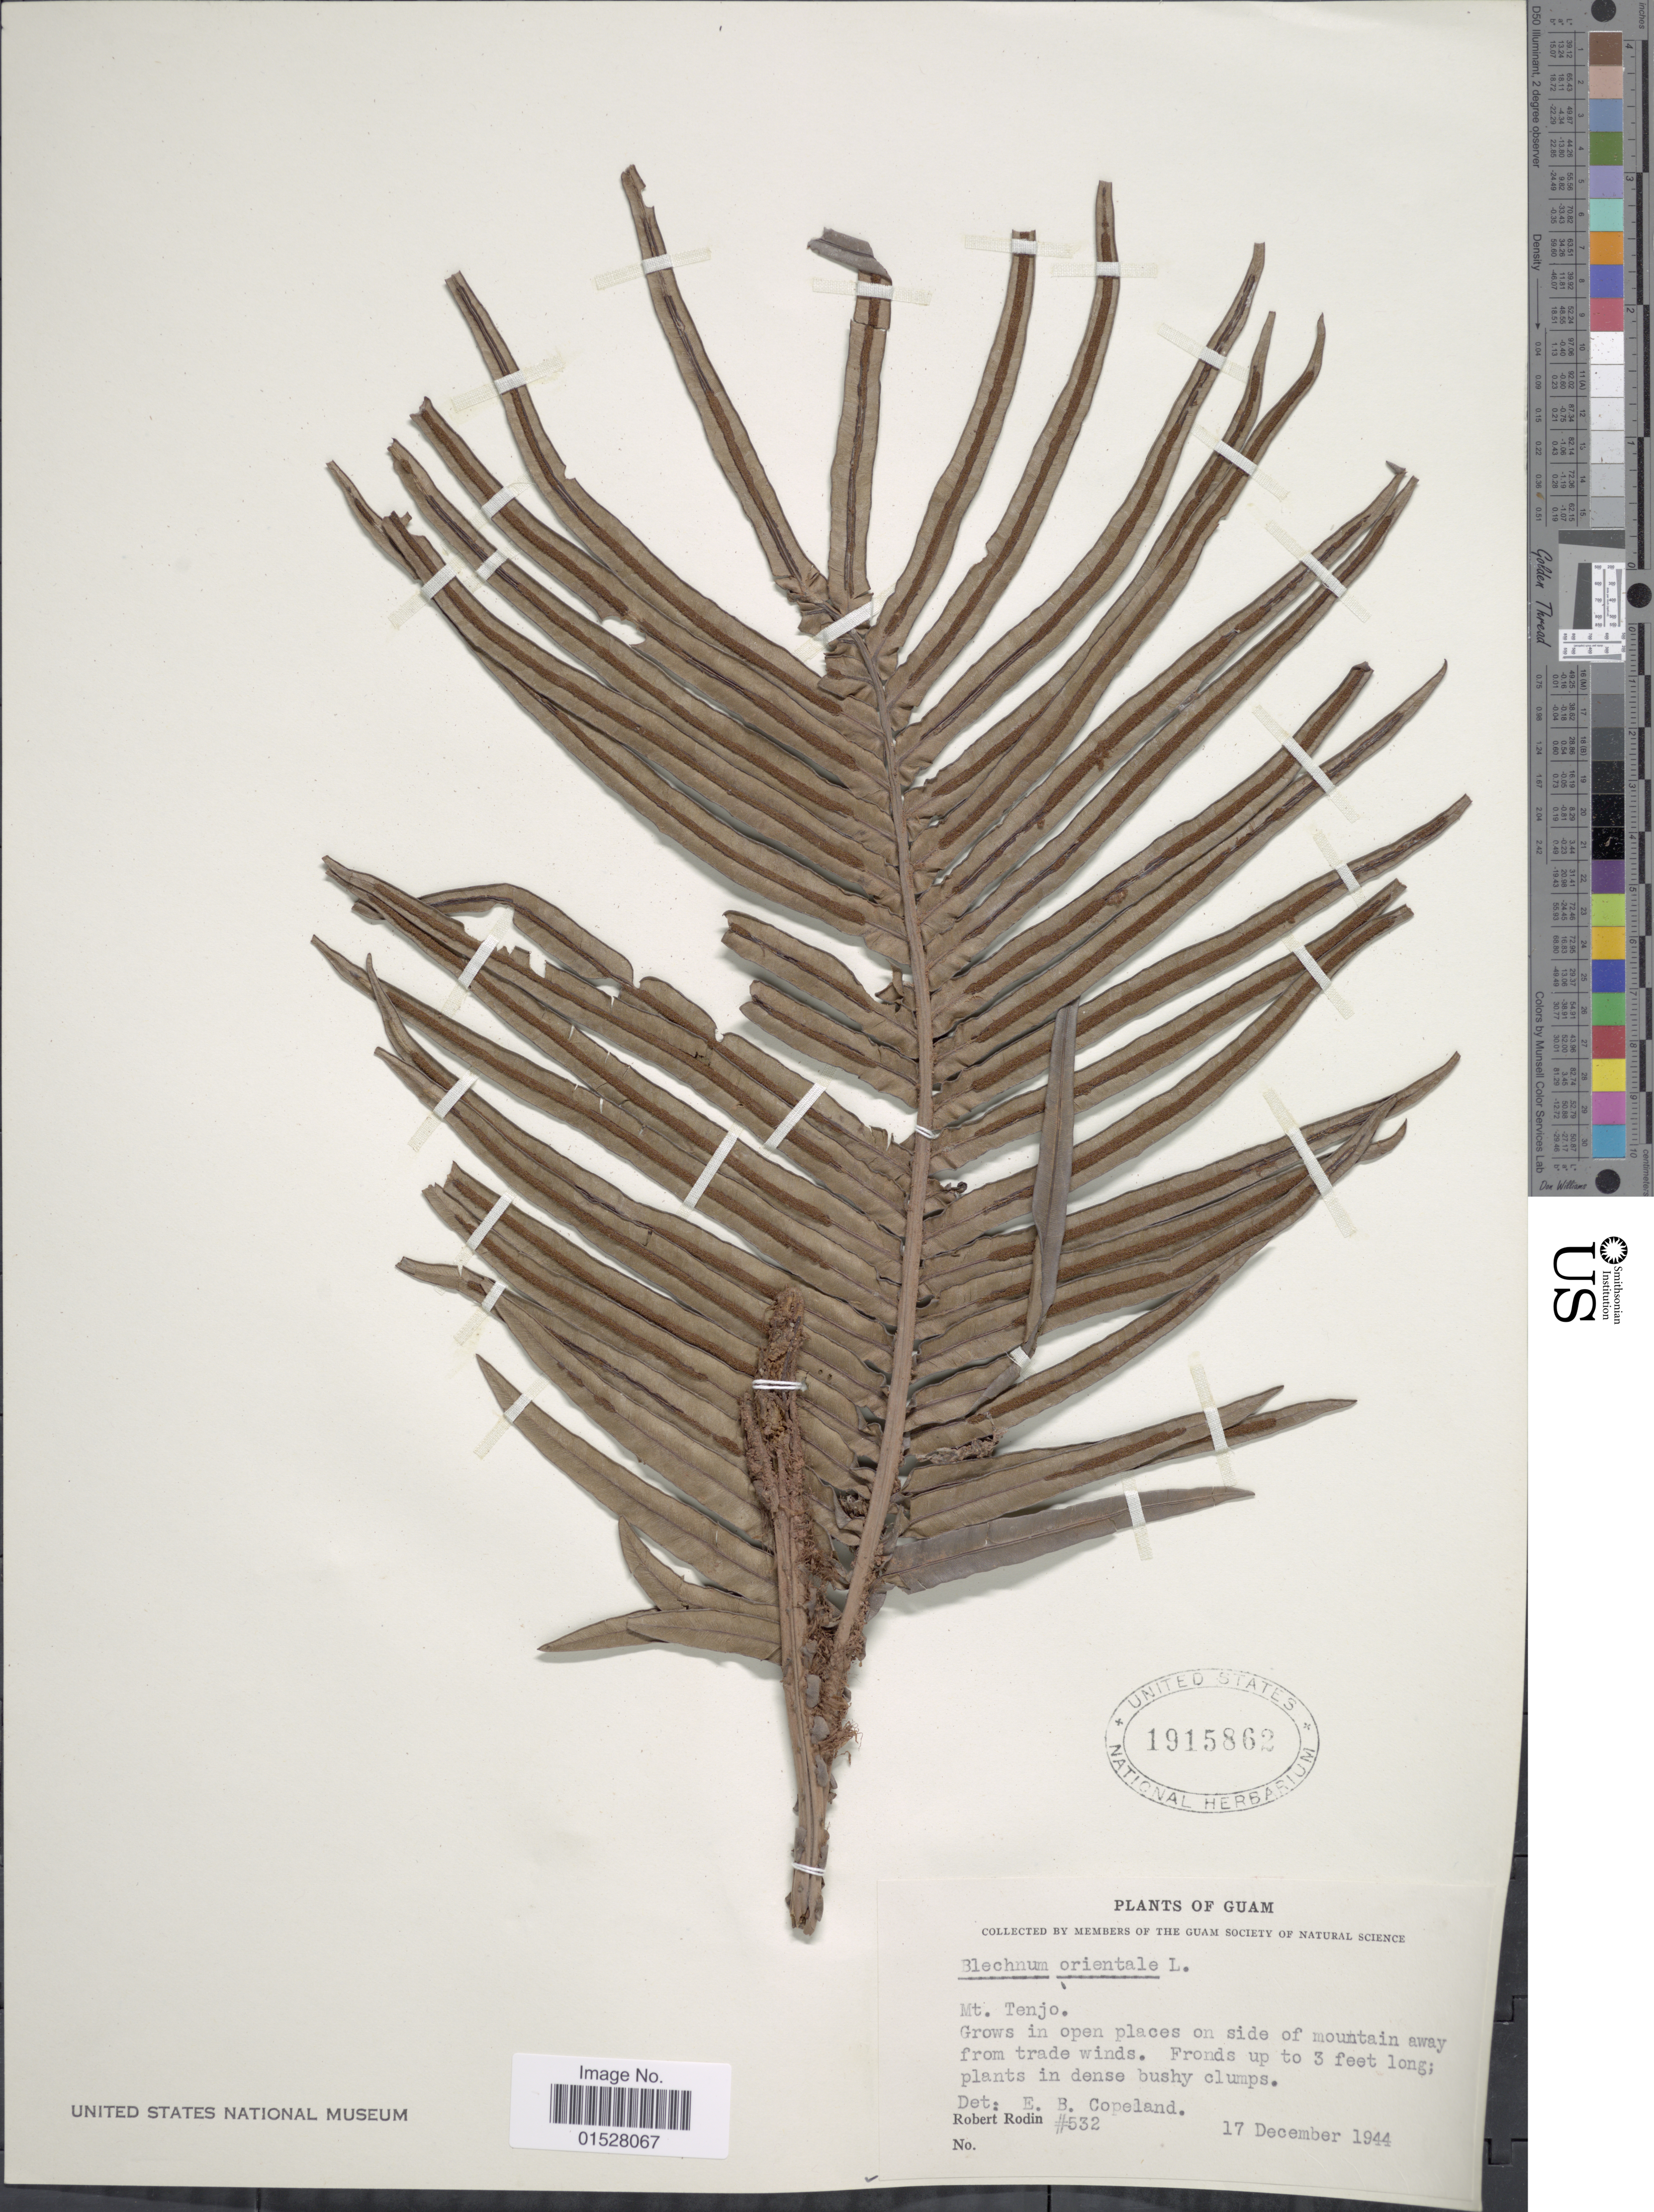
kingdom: Plantae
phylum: Tracheophyta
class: Polypodiopsida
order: Polypodiales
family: Blechnaceae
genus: Blechnum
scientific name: Blechnum orientale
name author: L.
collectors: R. Rodin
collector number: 532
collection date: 1944-12-17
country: Guam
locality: Mt. Tenjo, grows on open places on side of mountain away from trade winds.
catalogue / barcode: US 1915862